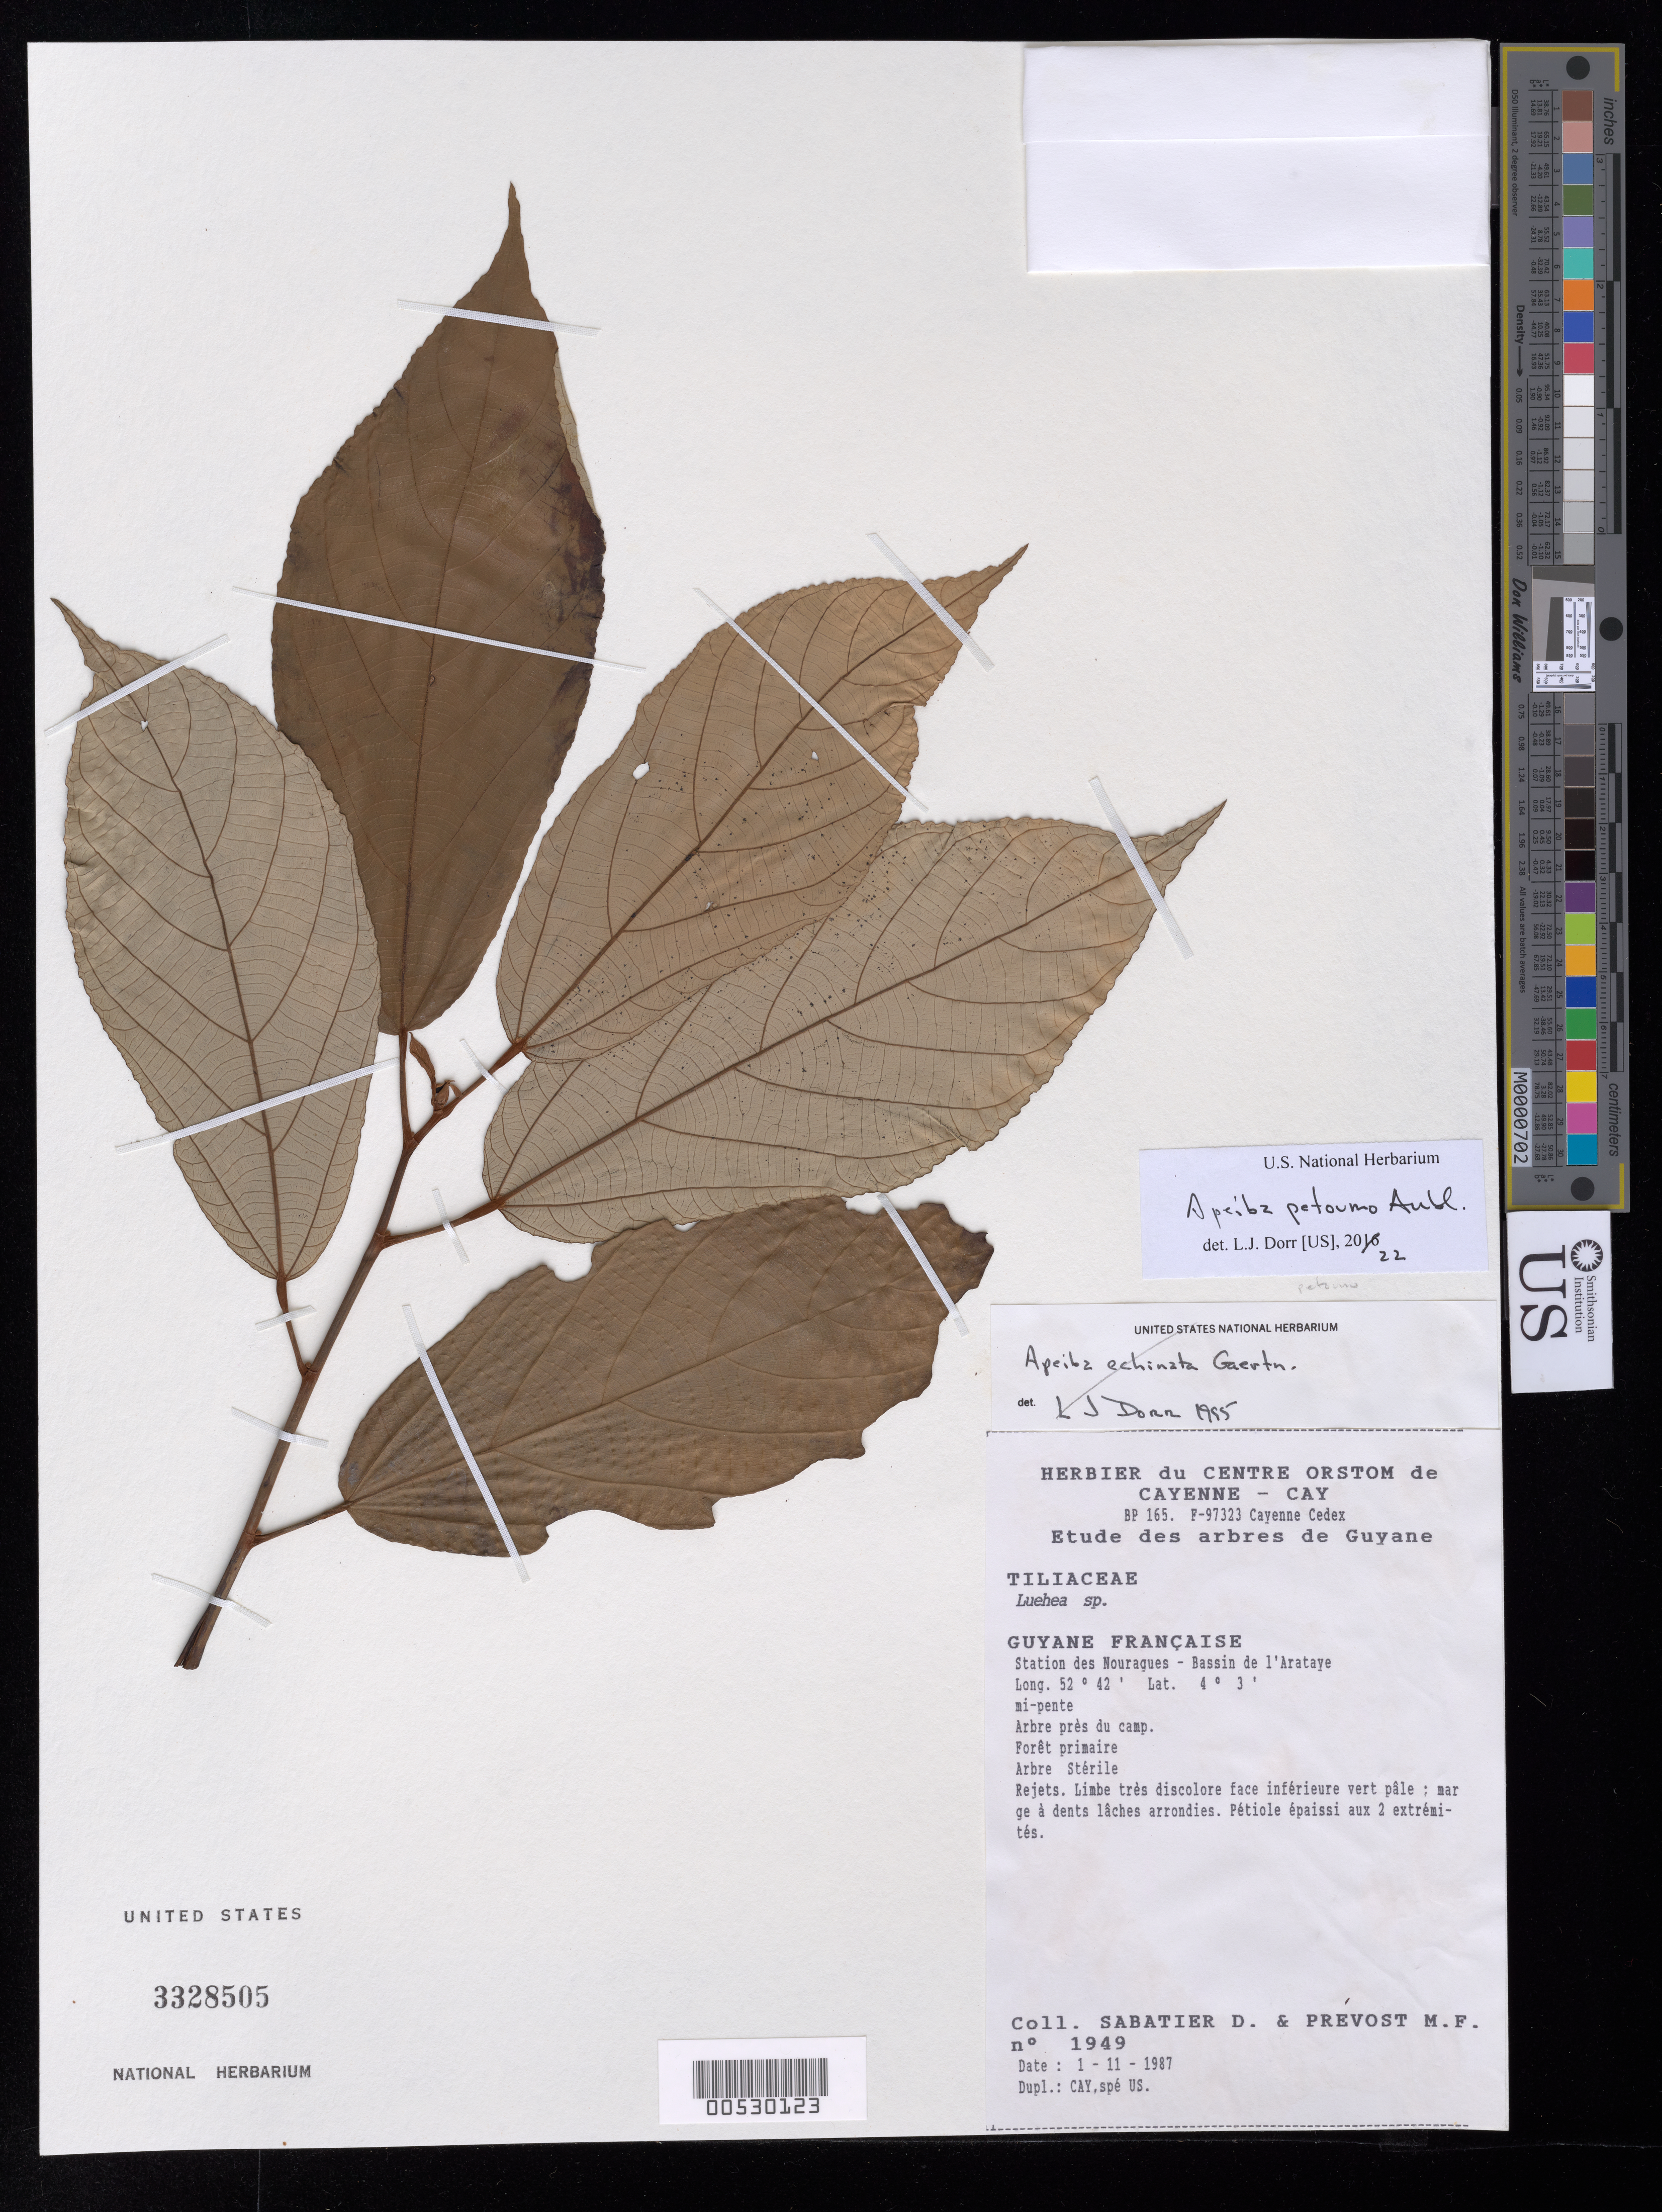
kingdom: Plantae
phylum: Tracheophyta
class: Magnoliopsida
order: Malvales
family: Malvaceae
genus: Apeiba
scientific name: Apeiba petoumo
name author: Aubl.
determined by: Dorr, L. J., (BOT), Smithsonian Institution - National Museum of Natural History (UNITED STATES)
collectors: D. Sabatier & M.-F. Prévost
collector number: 1949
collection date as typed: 01 Nov 1987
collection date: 1987-11-01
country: French Guiana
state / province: Cayenne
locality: Station des Nouragues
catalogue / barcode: US 3328505